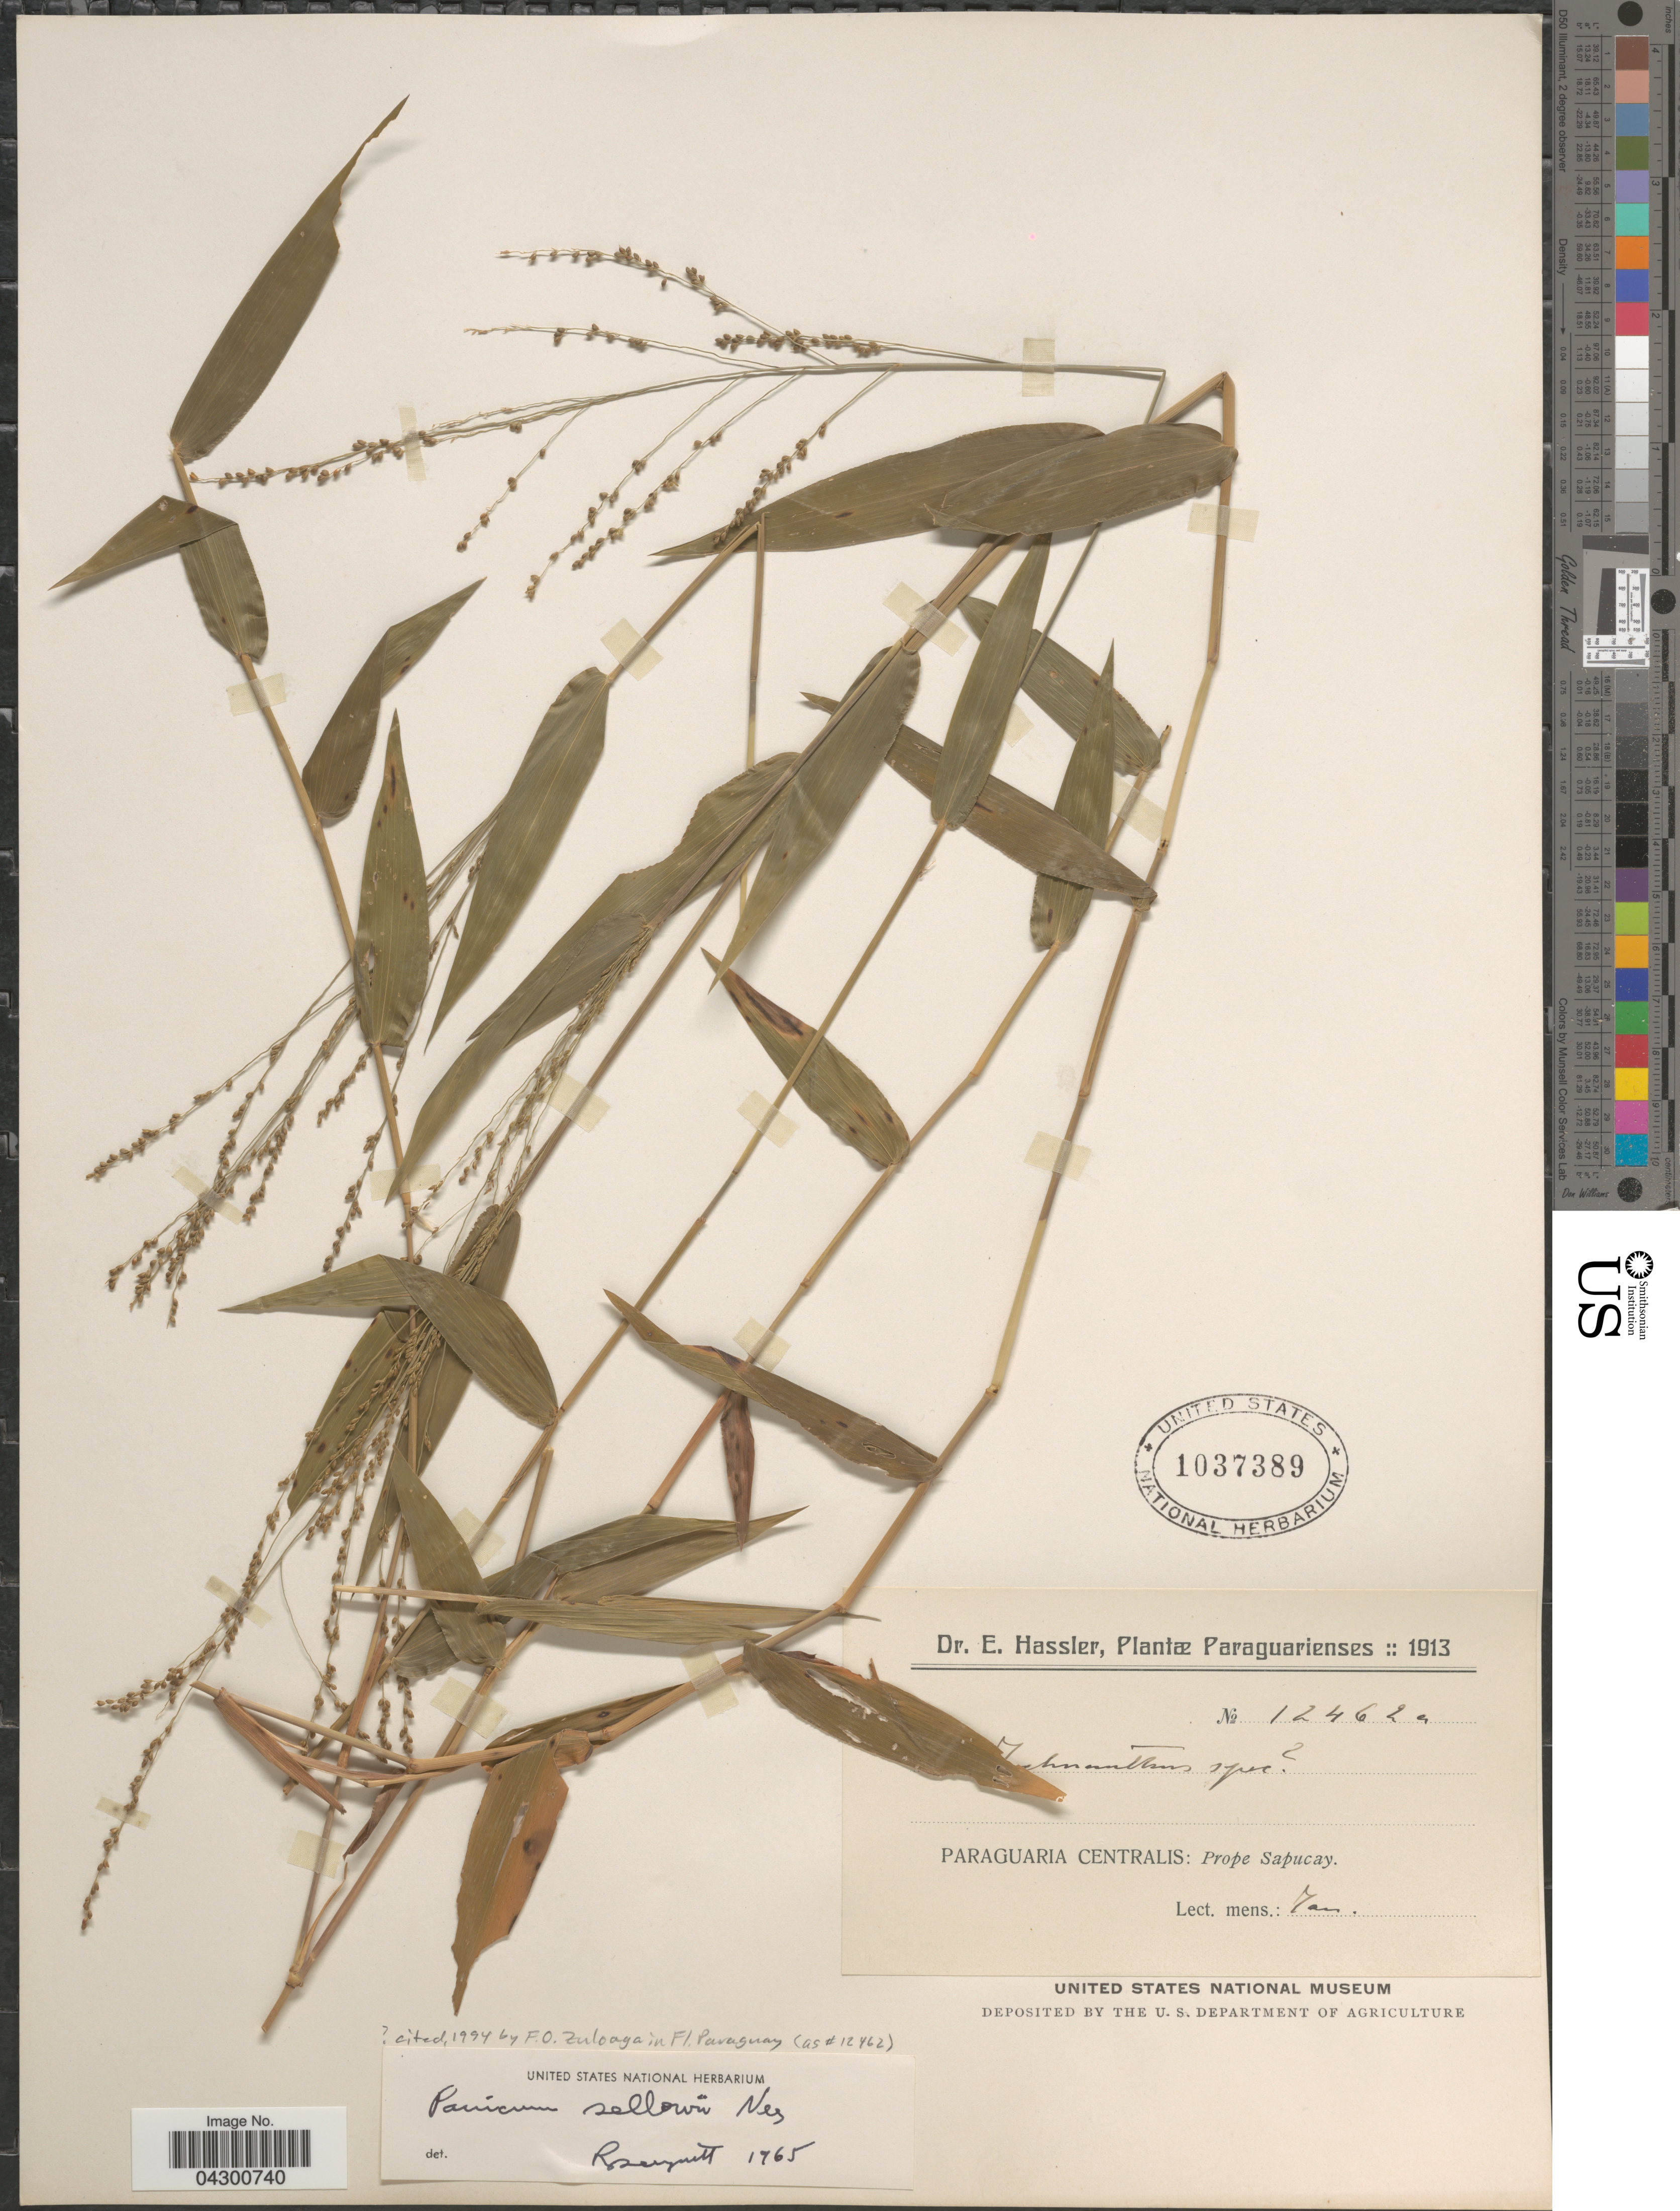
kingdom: Plantae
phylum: Tracheophyta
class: Liliopsida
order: Poales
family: Poaceae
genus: Panicum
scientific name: Panicum sellowii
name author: Nees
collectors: E. Hassler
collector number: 1246a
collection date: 1913-01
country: Paraguay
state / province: Paraguari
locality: Paraguaria Centralis: Prope Sapucay.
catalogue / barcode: US 1037389